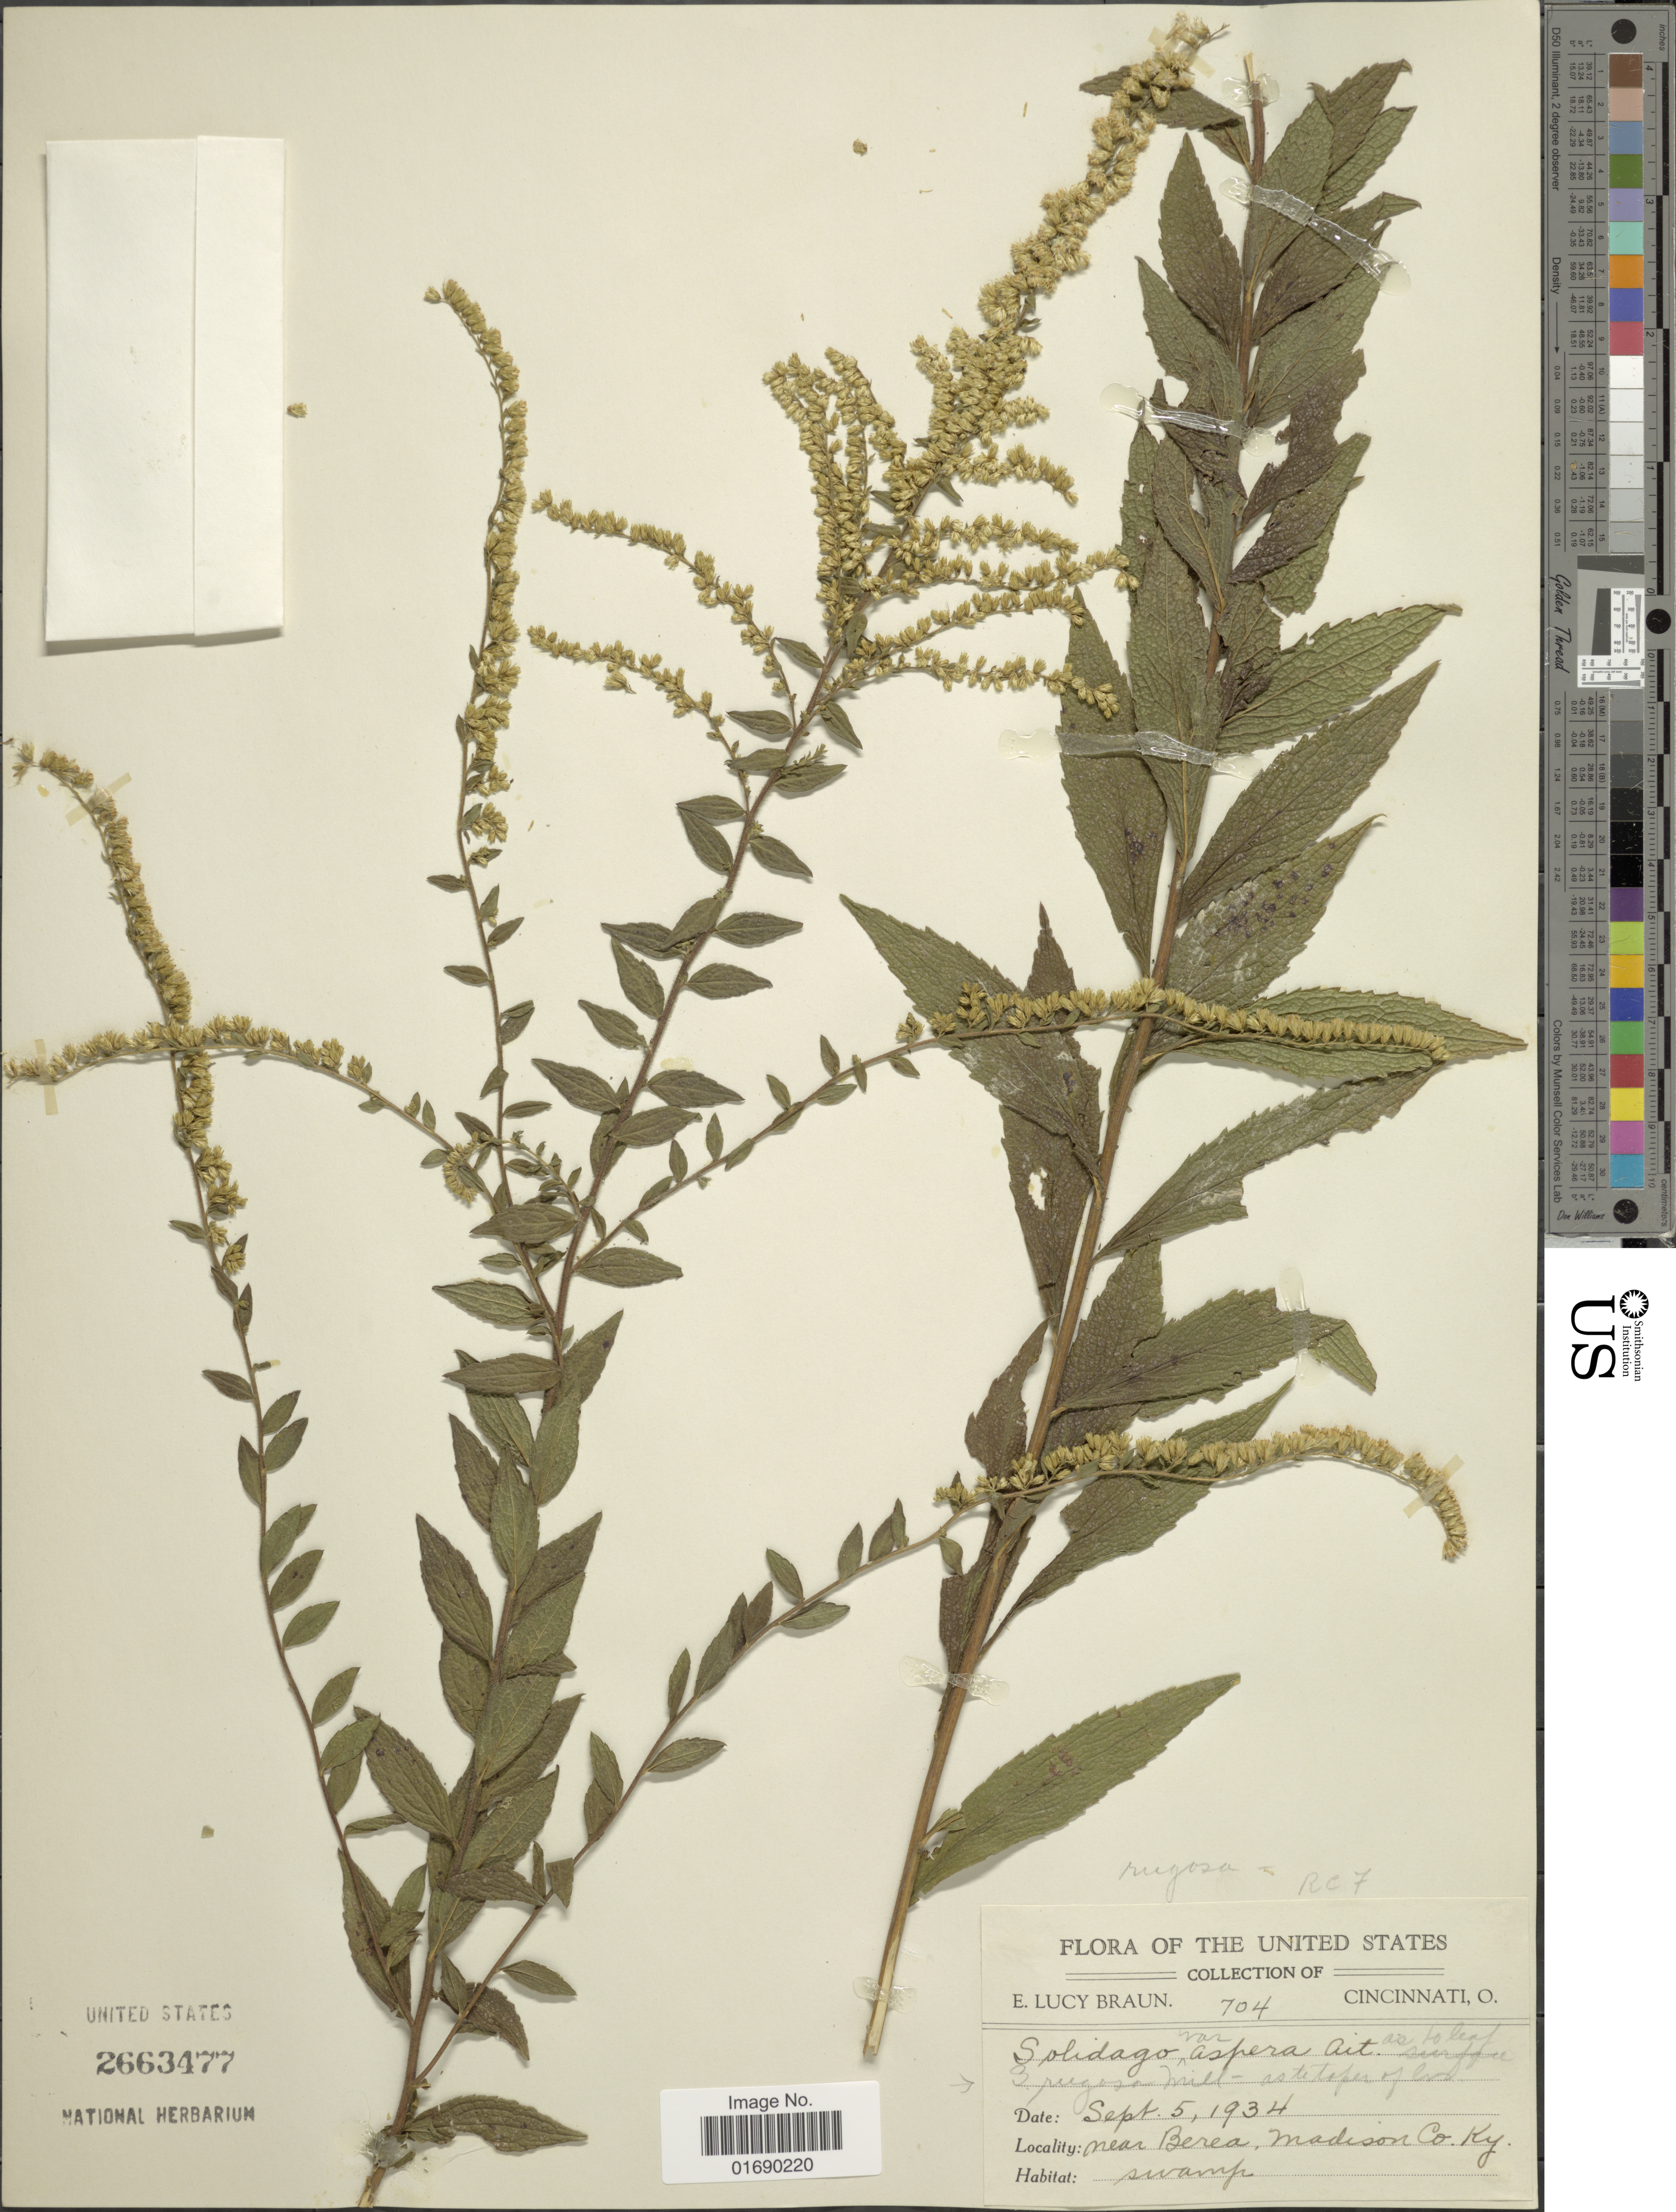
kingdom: Plantae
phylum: Tracheophyta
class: Magnoliopsida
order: Asterales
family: Asteraceae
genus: Solidago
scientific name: Solidago rugosa var. aspera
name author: (Aiton) Cronq.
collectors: E. L. Braun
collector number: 704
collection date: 1934-09-05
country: United States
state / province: Kentucky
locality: Near berea, Madison Co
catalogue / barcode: US 2663477